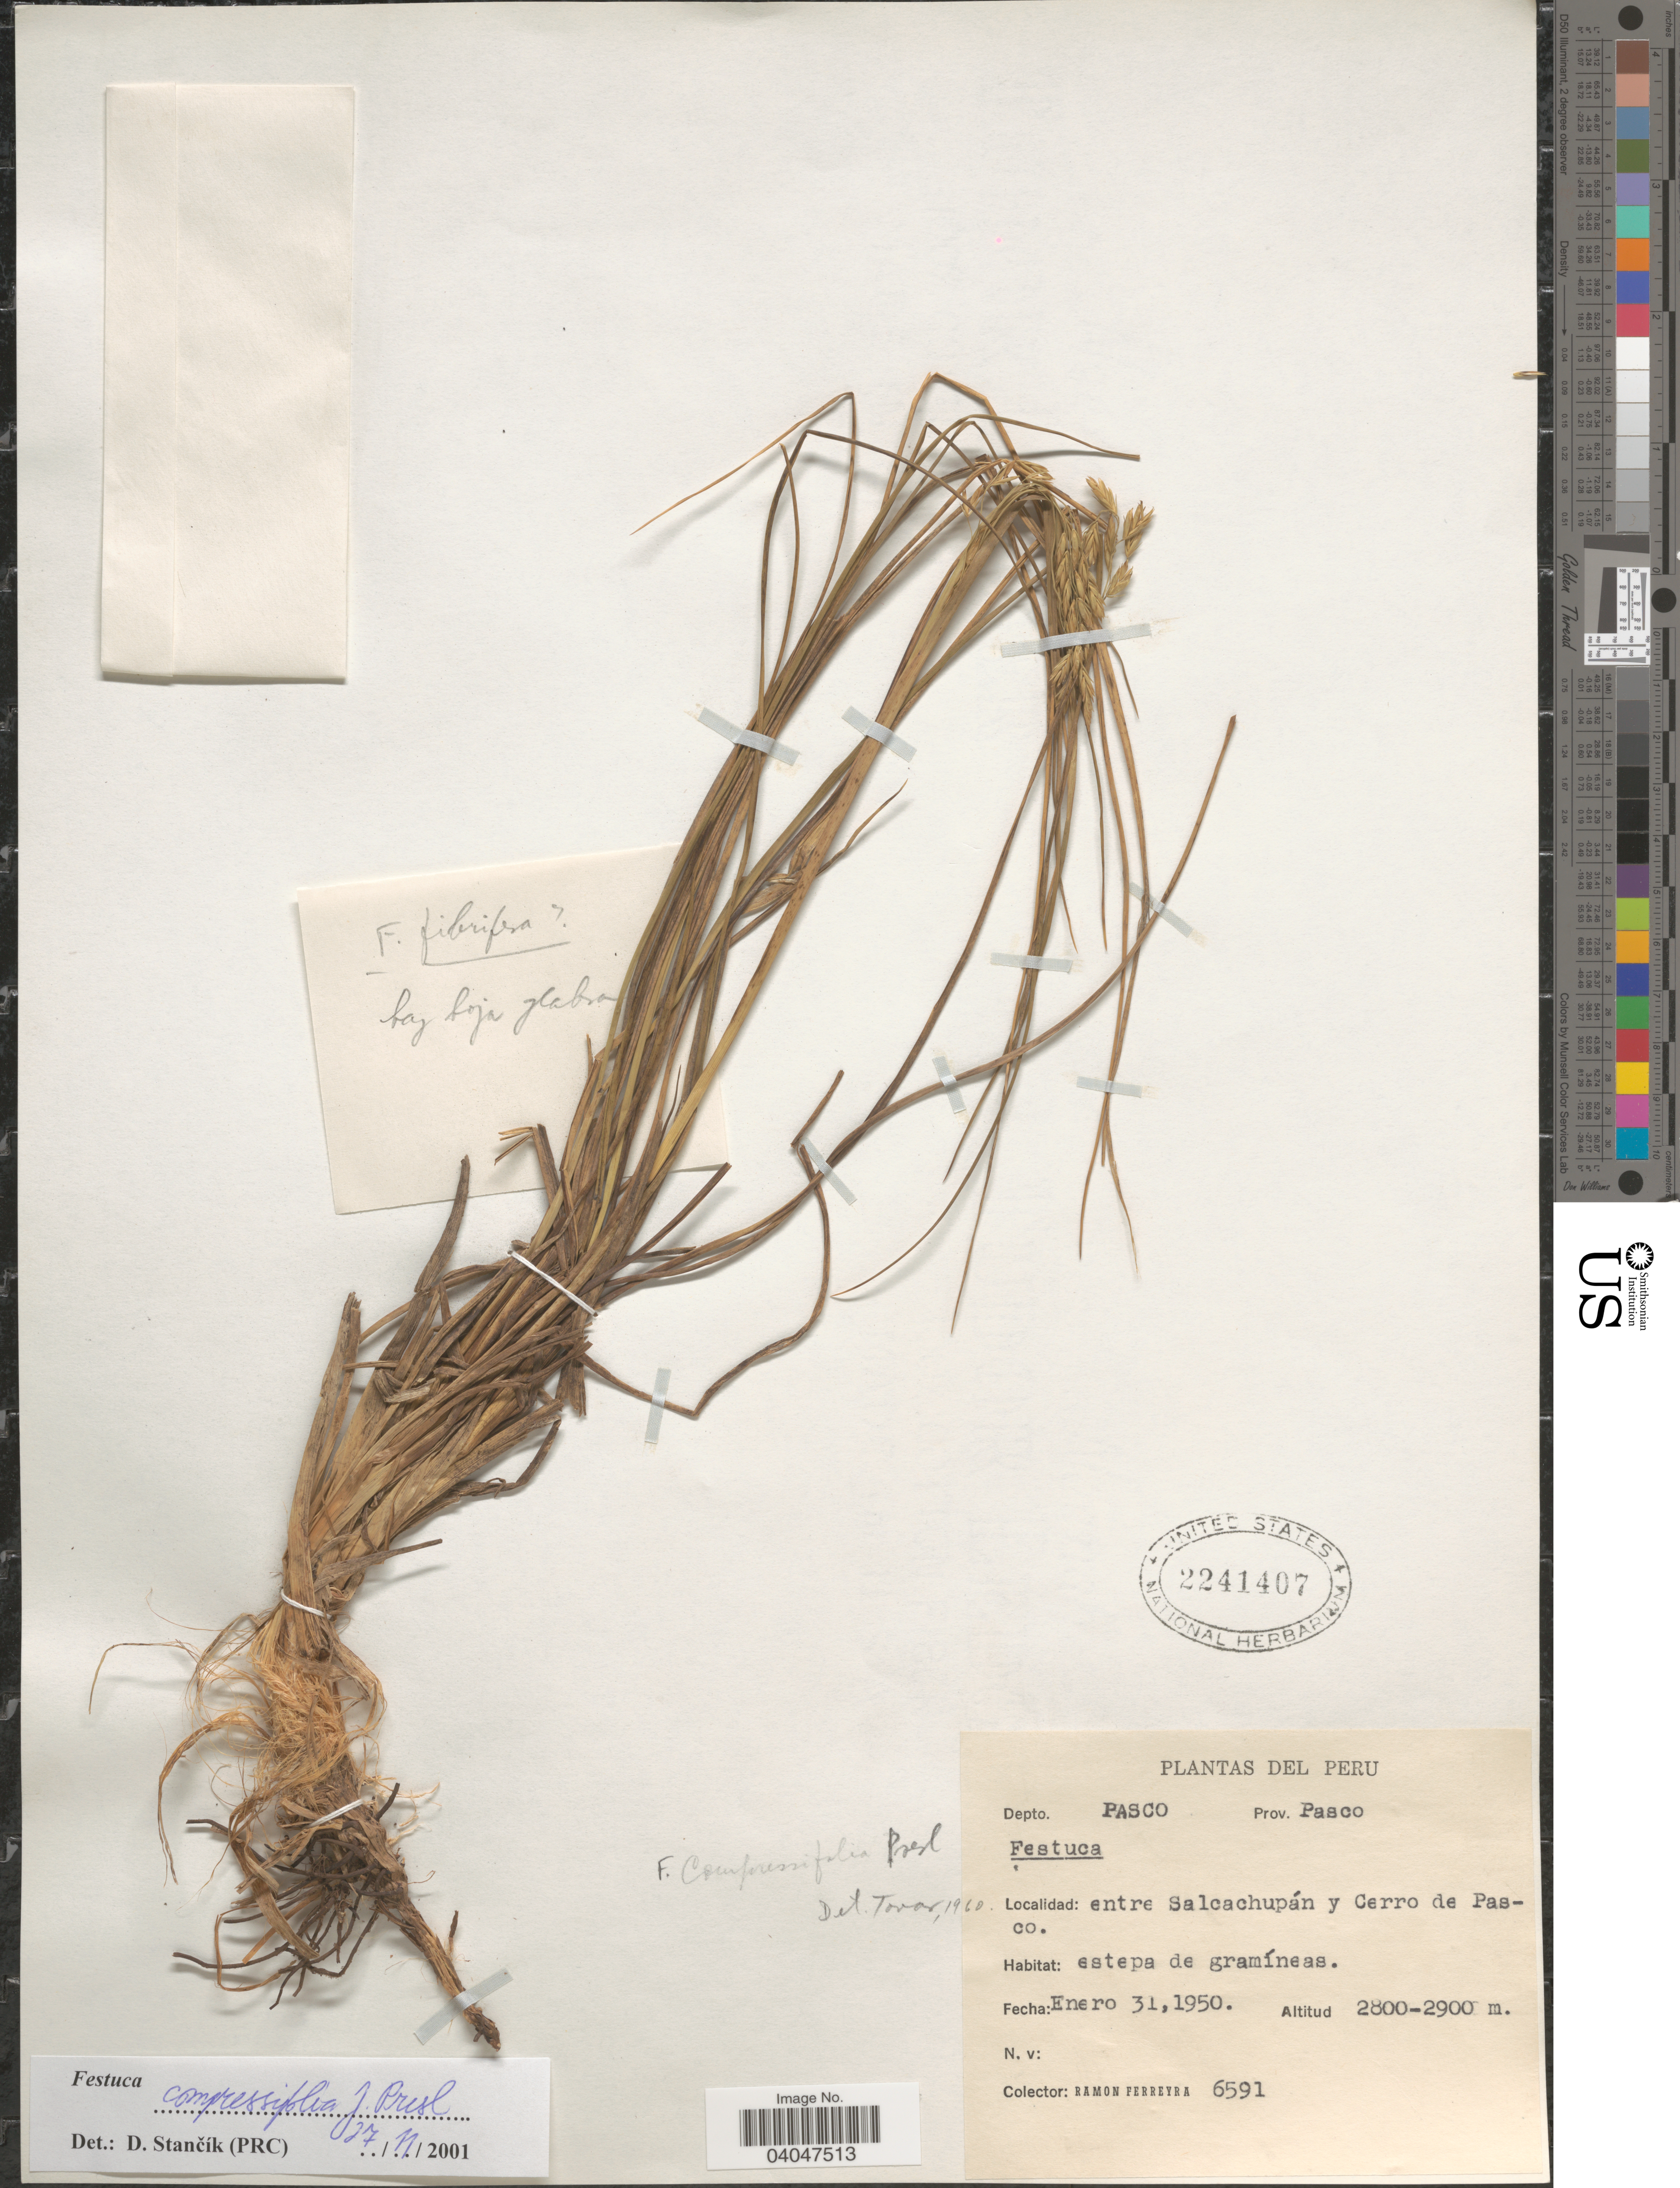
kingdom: Plantae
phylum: Tracheophyta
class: Liliopsida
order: Poales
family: Poaceae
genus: Festuca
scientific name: Festuca compressifolia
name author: J. Presl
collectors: R. A. Ferreyra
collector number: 6591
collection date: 1950-01-31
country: Peru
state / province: Pasco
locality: Depto. Pasco. Prov. Pasco. Entre Salcachupán y Cerro de Pasco.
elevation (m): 2800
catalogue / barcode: US 2241407